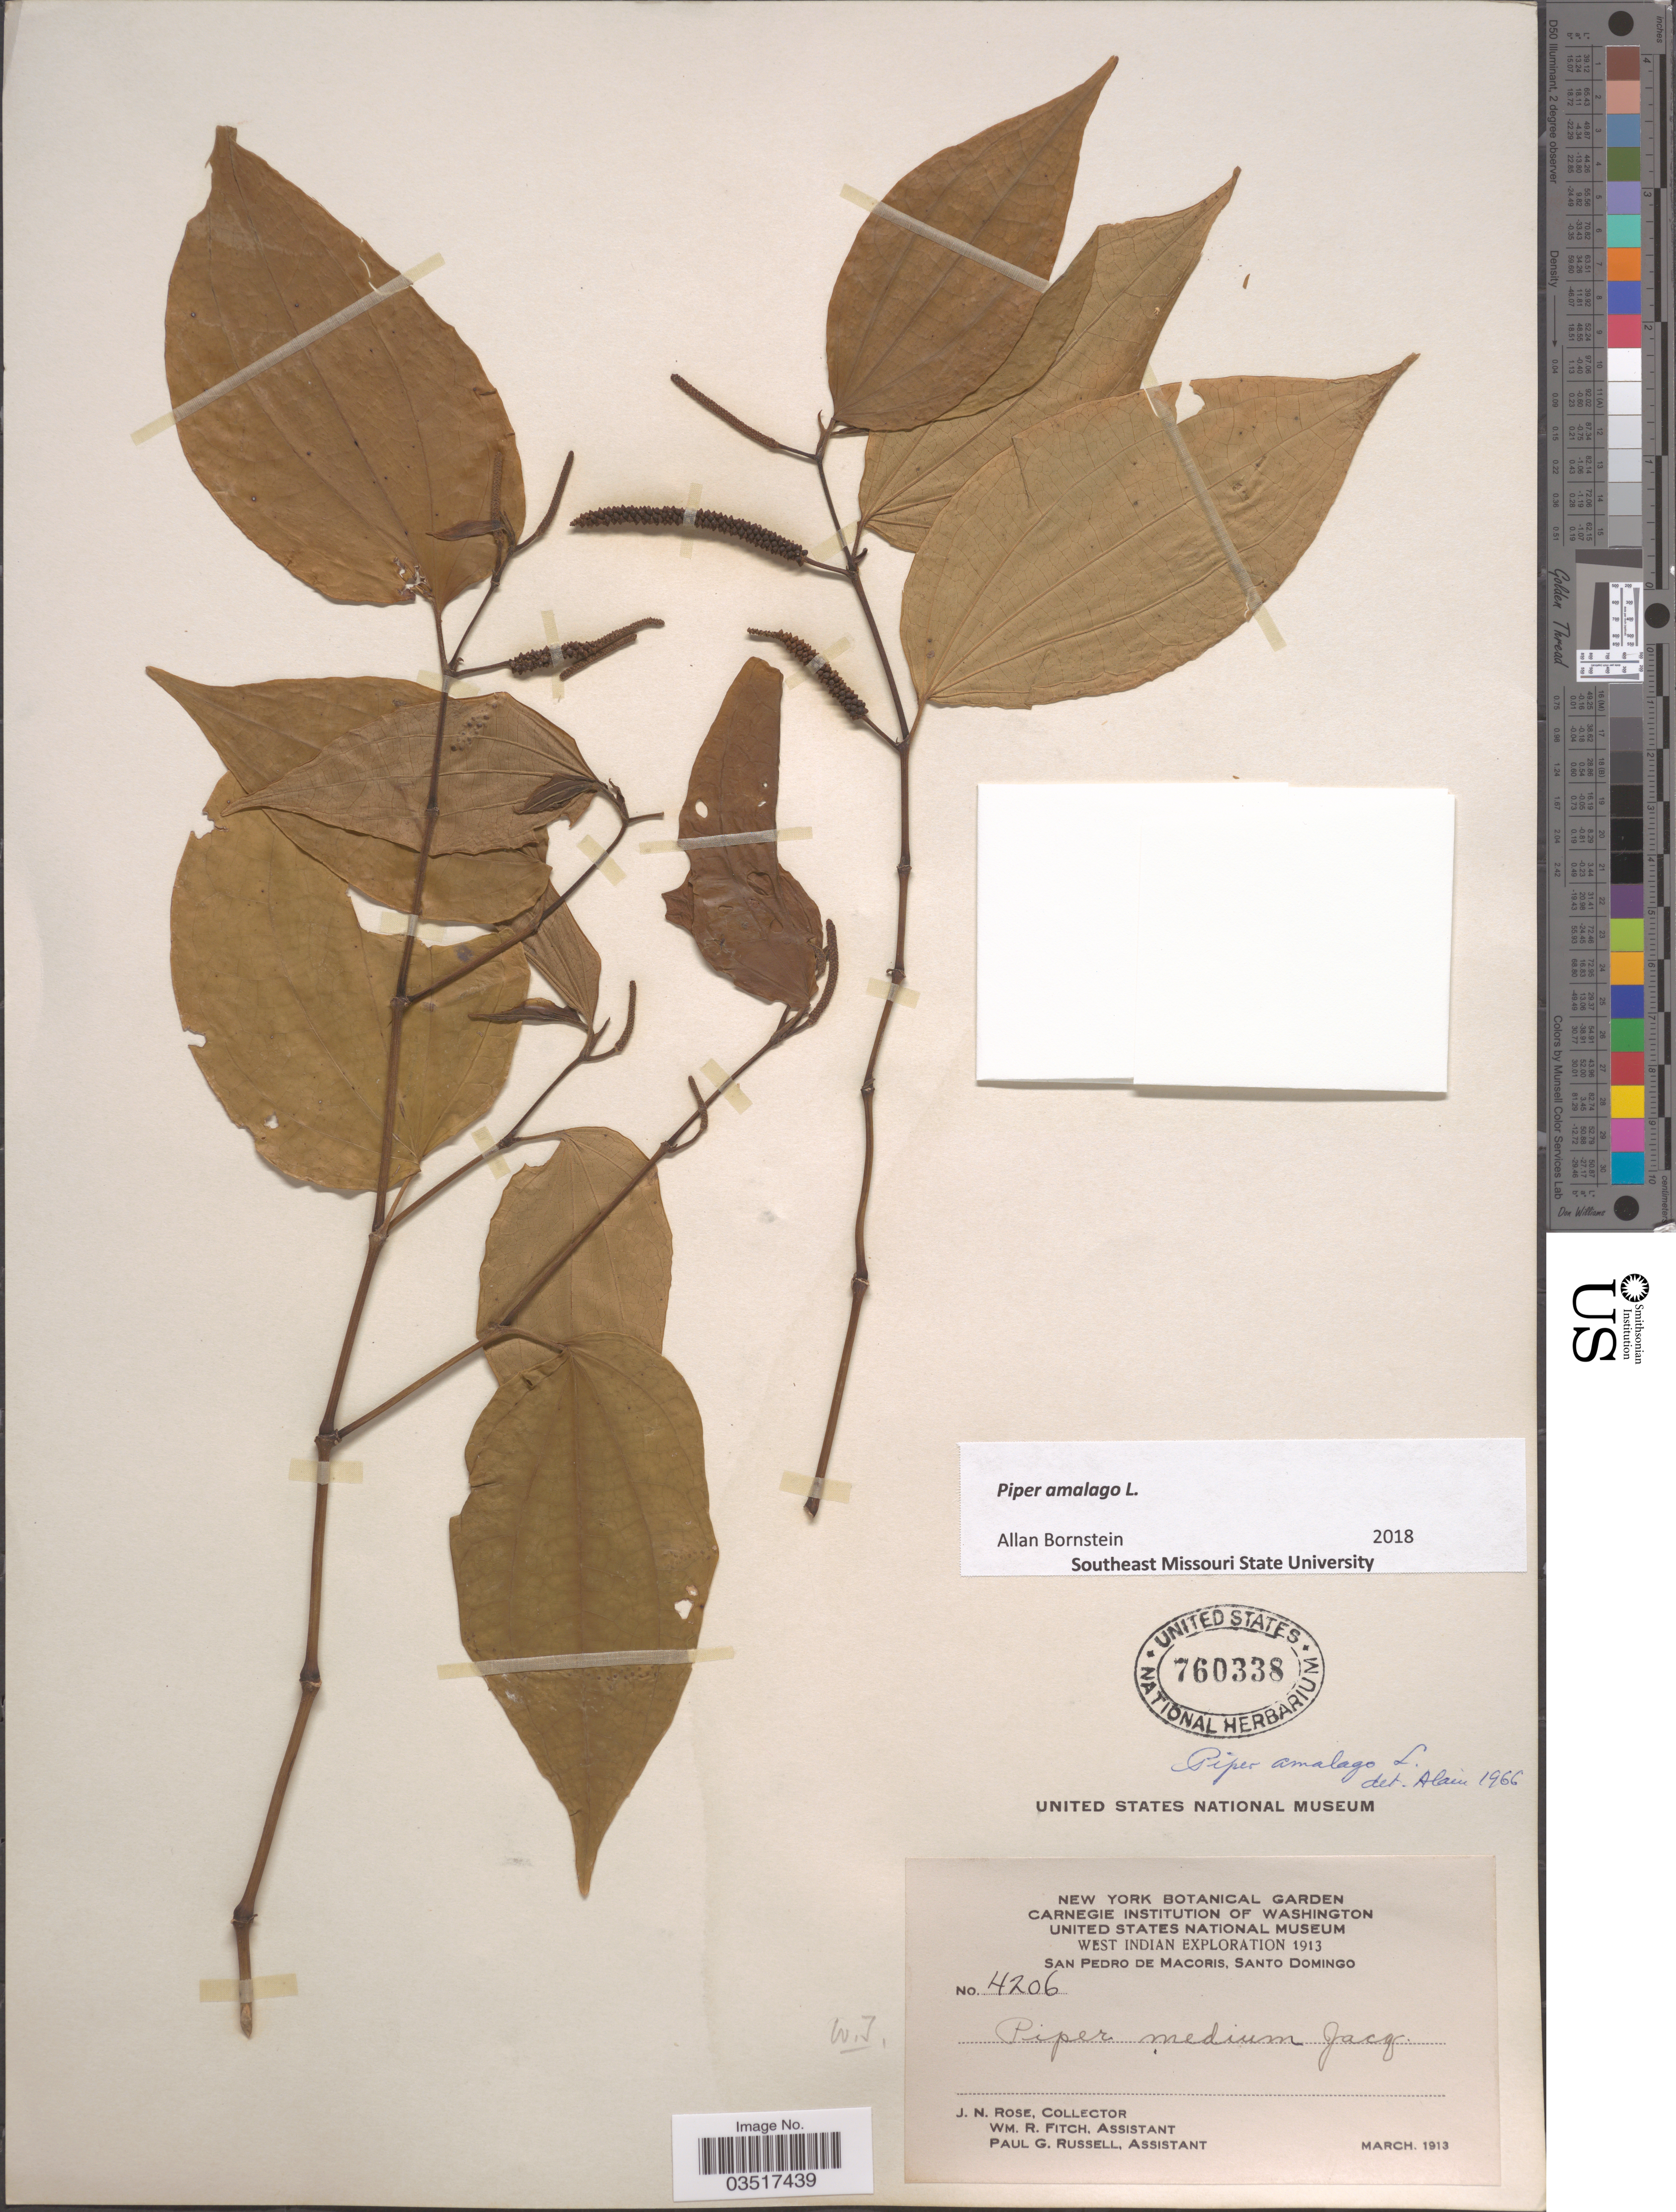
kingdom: Plantae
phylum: Tracheophyta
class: Magnoliopsida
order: Piperales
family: Piperaceae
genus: Piper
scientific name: Piper amalago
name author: L.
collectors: J. N. Rose, W. R. Fitch & P. G. Russell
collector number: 4206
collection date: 1913-03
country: Dominican Republic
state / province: San Pedro de Macorís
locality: West Indian. Santo Domingo.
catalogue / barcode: US 760338